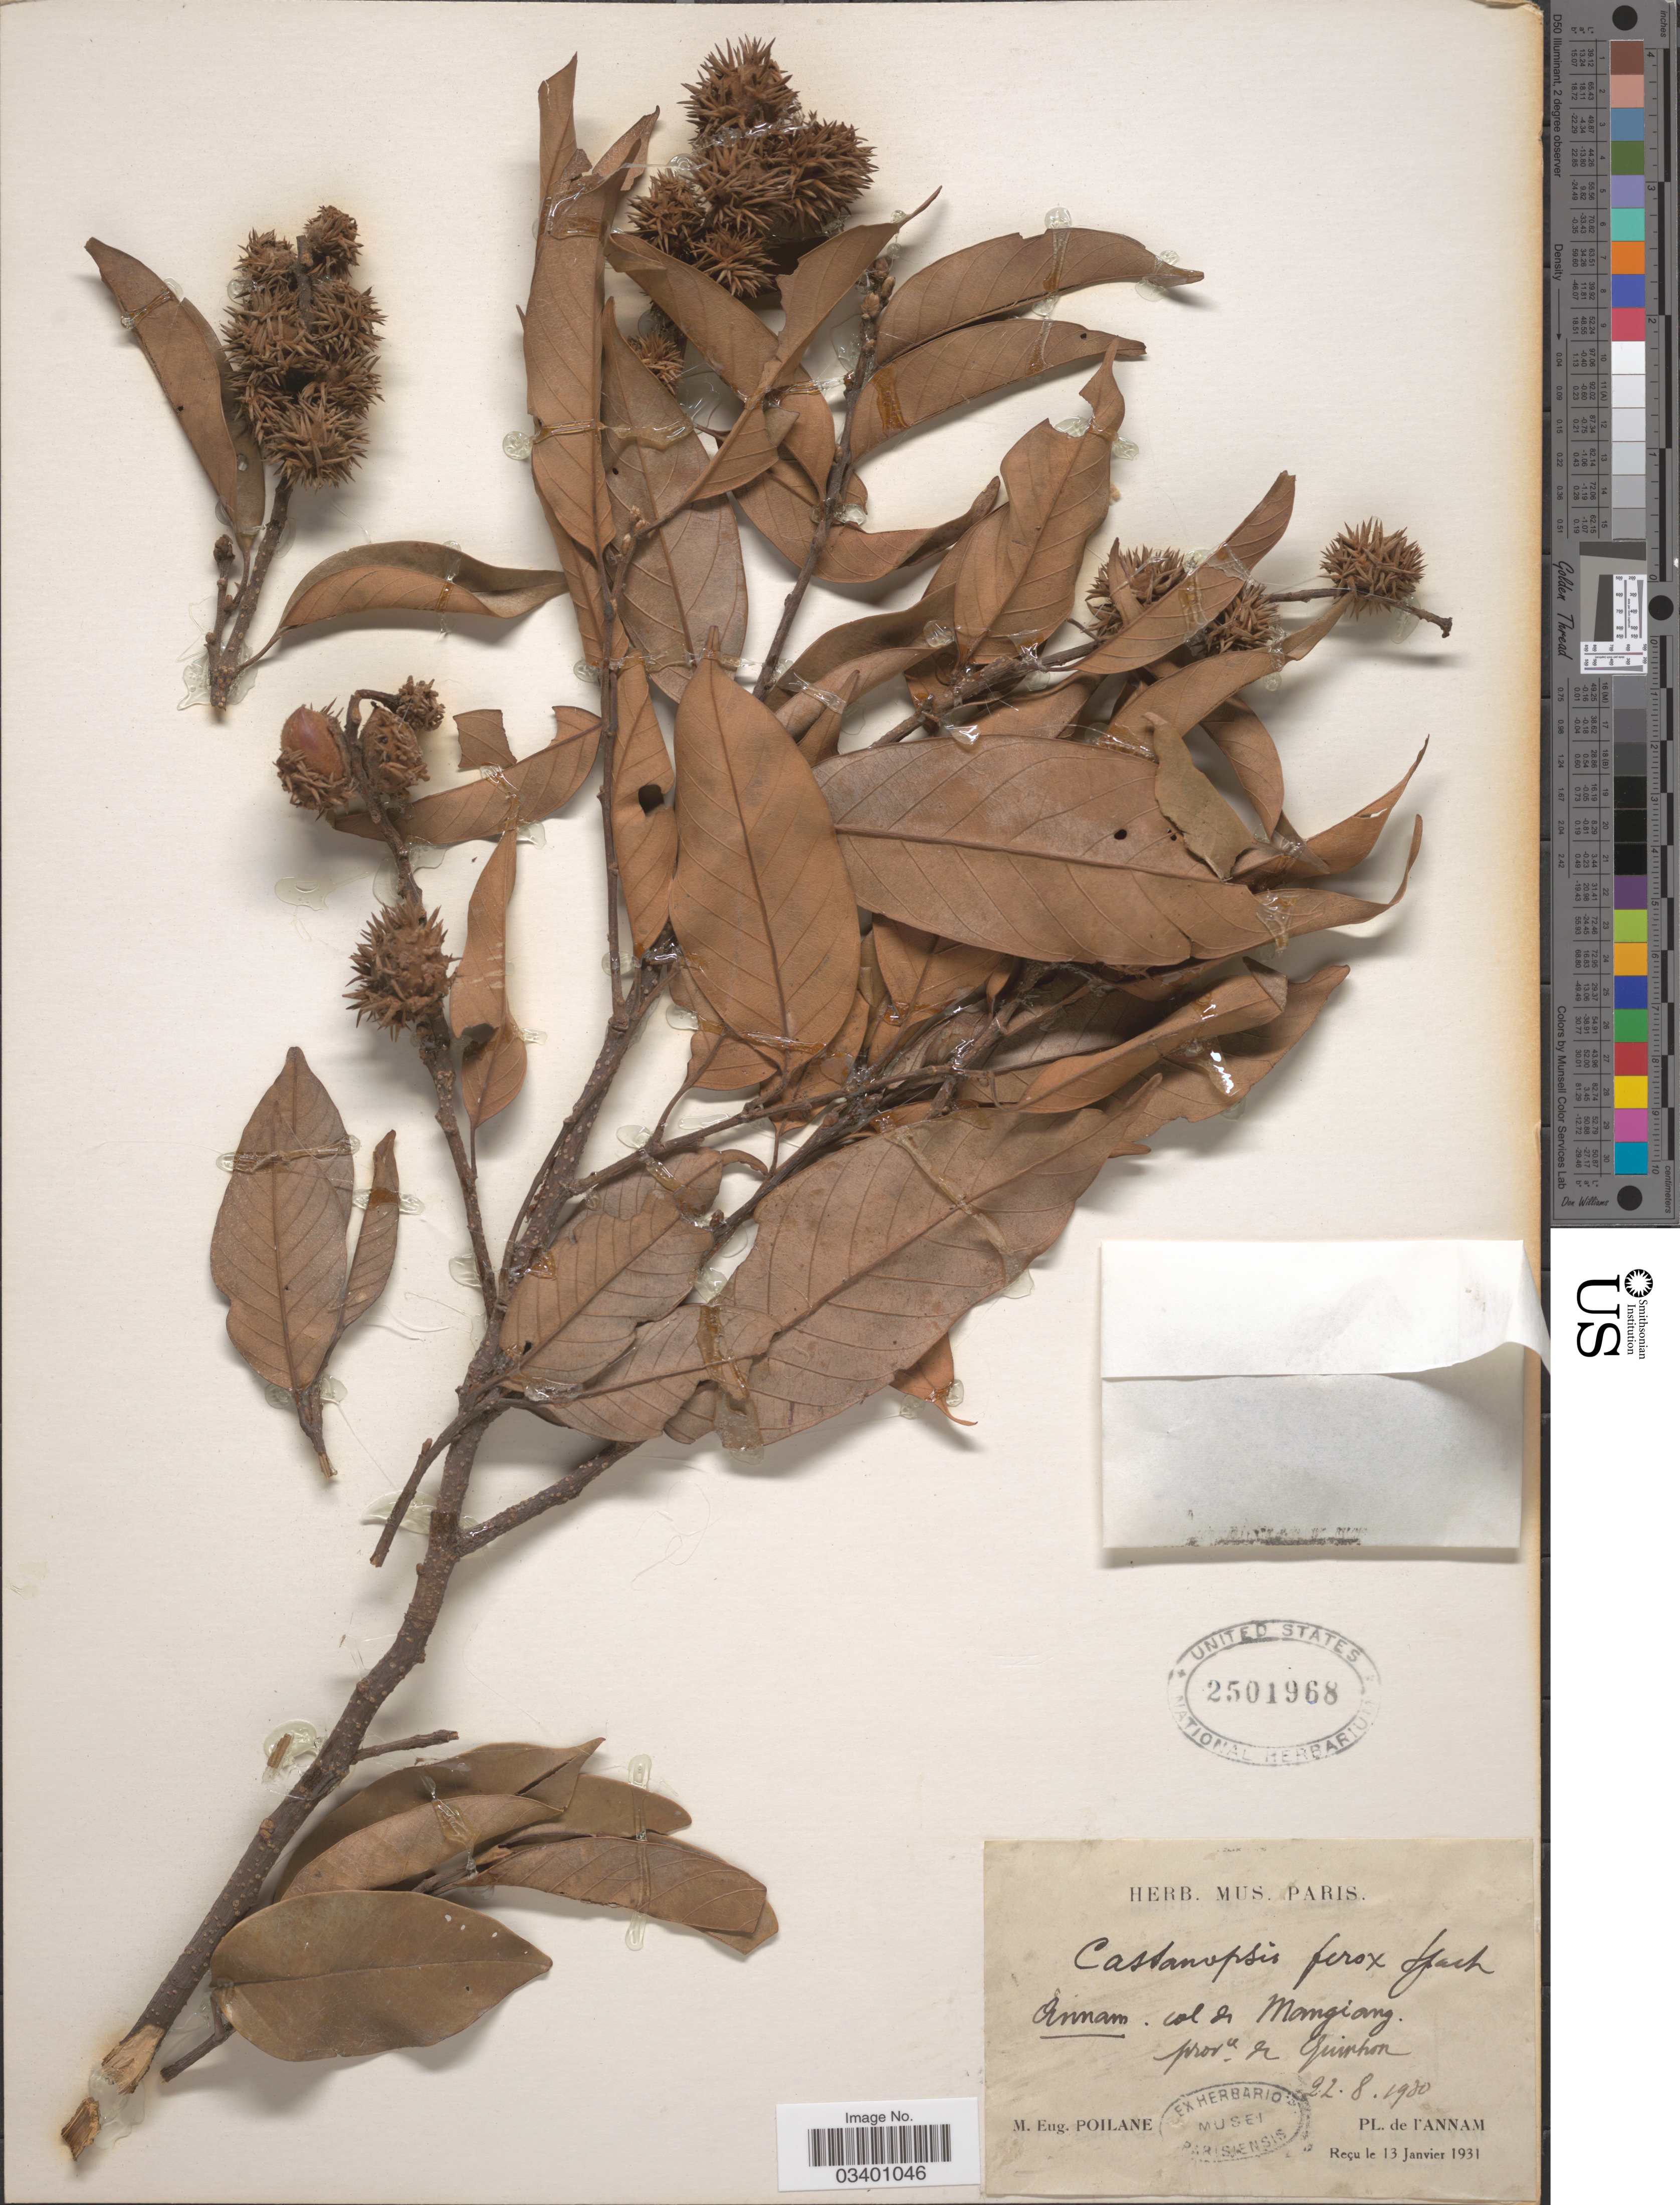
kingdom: Plantae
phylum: Tracheophyta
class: Magnoliopsida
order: Fagales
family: Fagaceae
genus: Castanopsis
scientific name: Castanopsis ferox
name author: Spach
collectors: M. Poilane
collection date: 1930-08-22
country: Vietnam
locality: Annam - col de Mangiong, prov'ce de Quinton.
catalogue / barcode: US 2501968